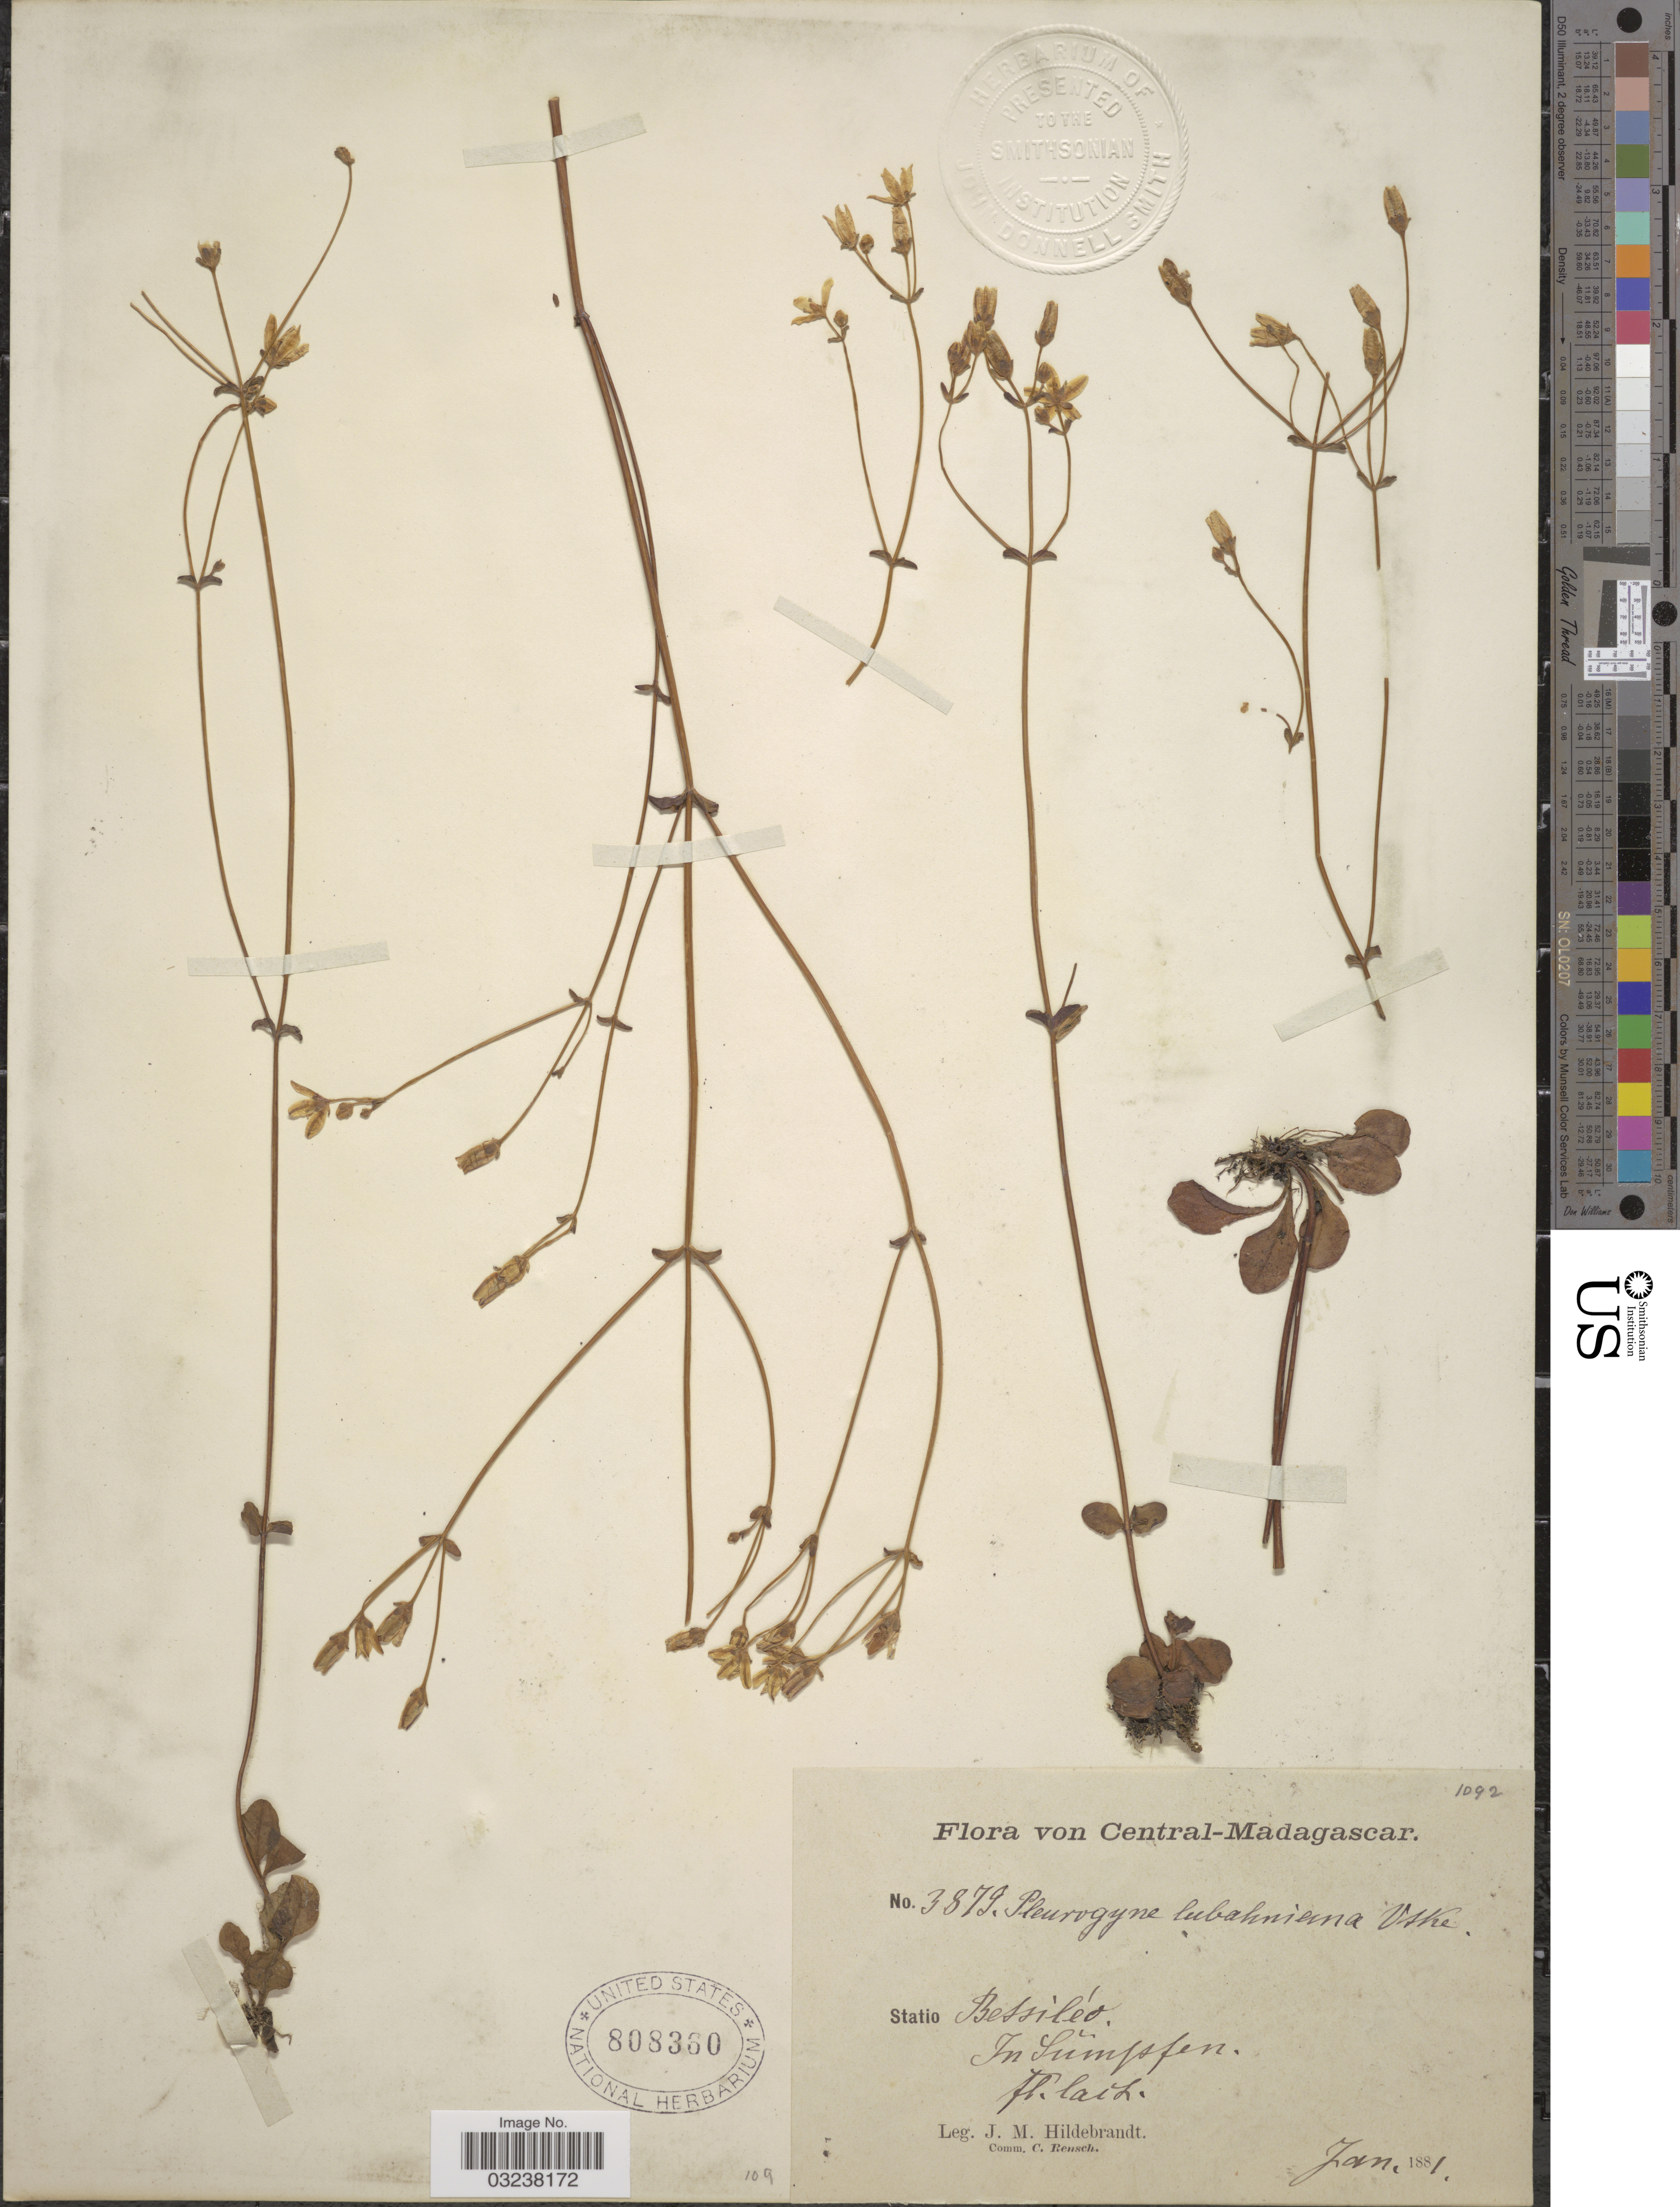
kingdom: Plantae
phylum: Tracheophyta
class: Magnoliopsida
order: Gentianales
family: Gentianaceae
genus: Pleurogyne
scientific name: Pleurogyne lubahniana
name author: Vatke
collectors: J. Hildebrandt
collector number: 3879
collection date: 1881-01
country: Madagascar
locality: Statio Bessilèo. In Sumpfen.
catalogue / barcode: US 808360